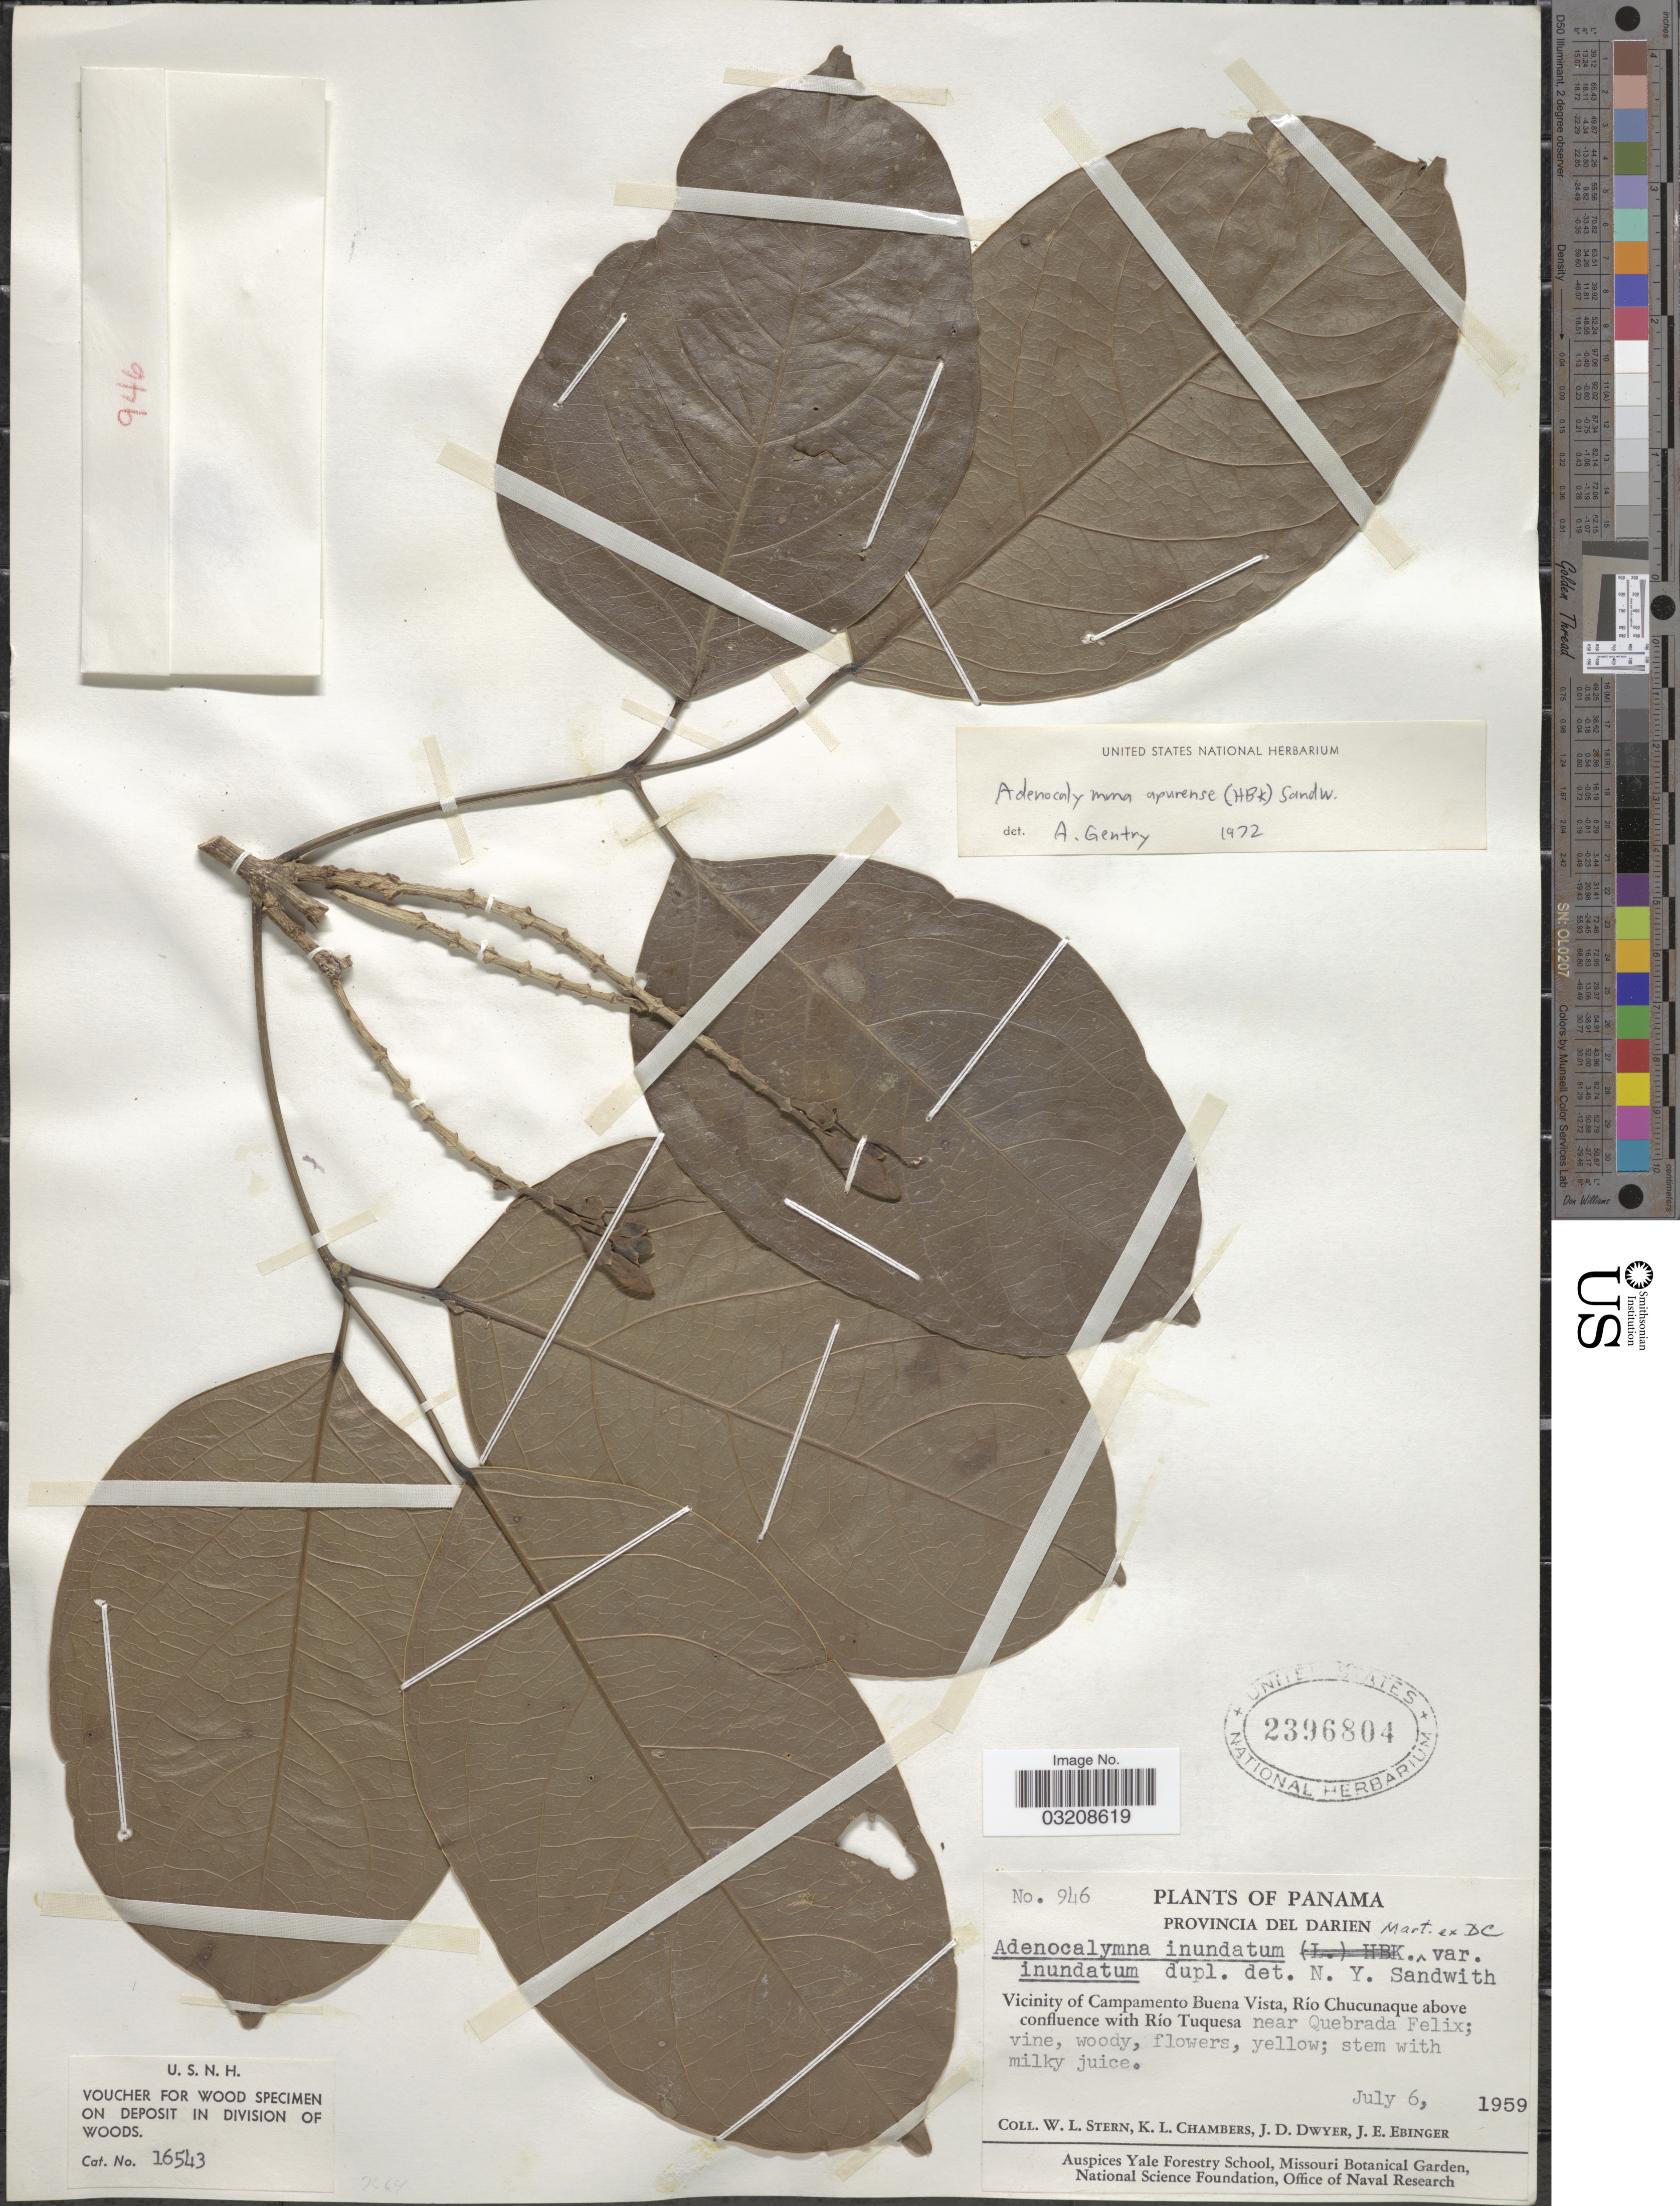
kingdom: Plantae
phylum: Tracheophyta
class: Magnoliopsida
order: Lamiales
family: Bignoniaceae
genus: Adenocalymma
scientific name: Adenocalymma inundatum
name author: Mart. ex DC.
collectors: W. L. Stern, K. Chambers, J. D. Dwyer & J. Ebinger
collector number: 946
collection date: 1959-07-06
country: Panama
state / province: Darién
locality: Vicinity of Campamento Buena Vista, Río Chucunaque above confluence with Río Tuquesa near Quebrada Felix.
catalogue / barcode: US 2396804